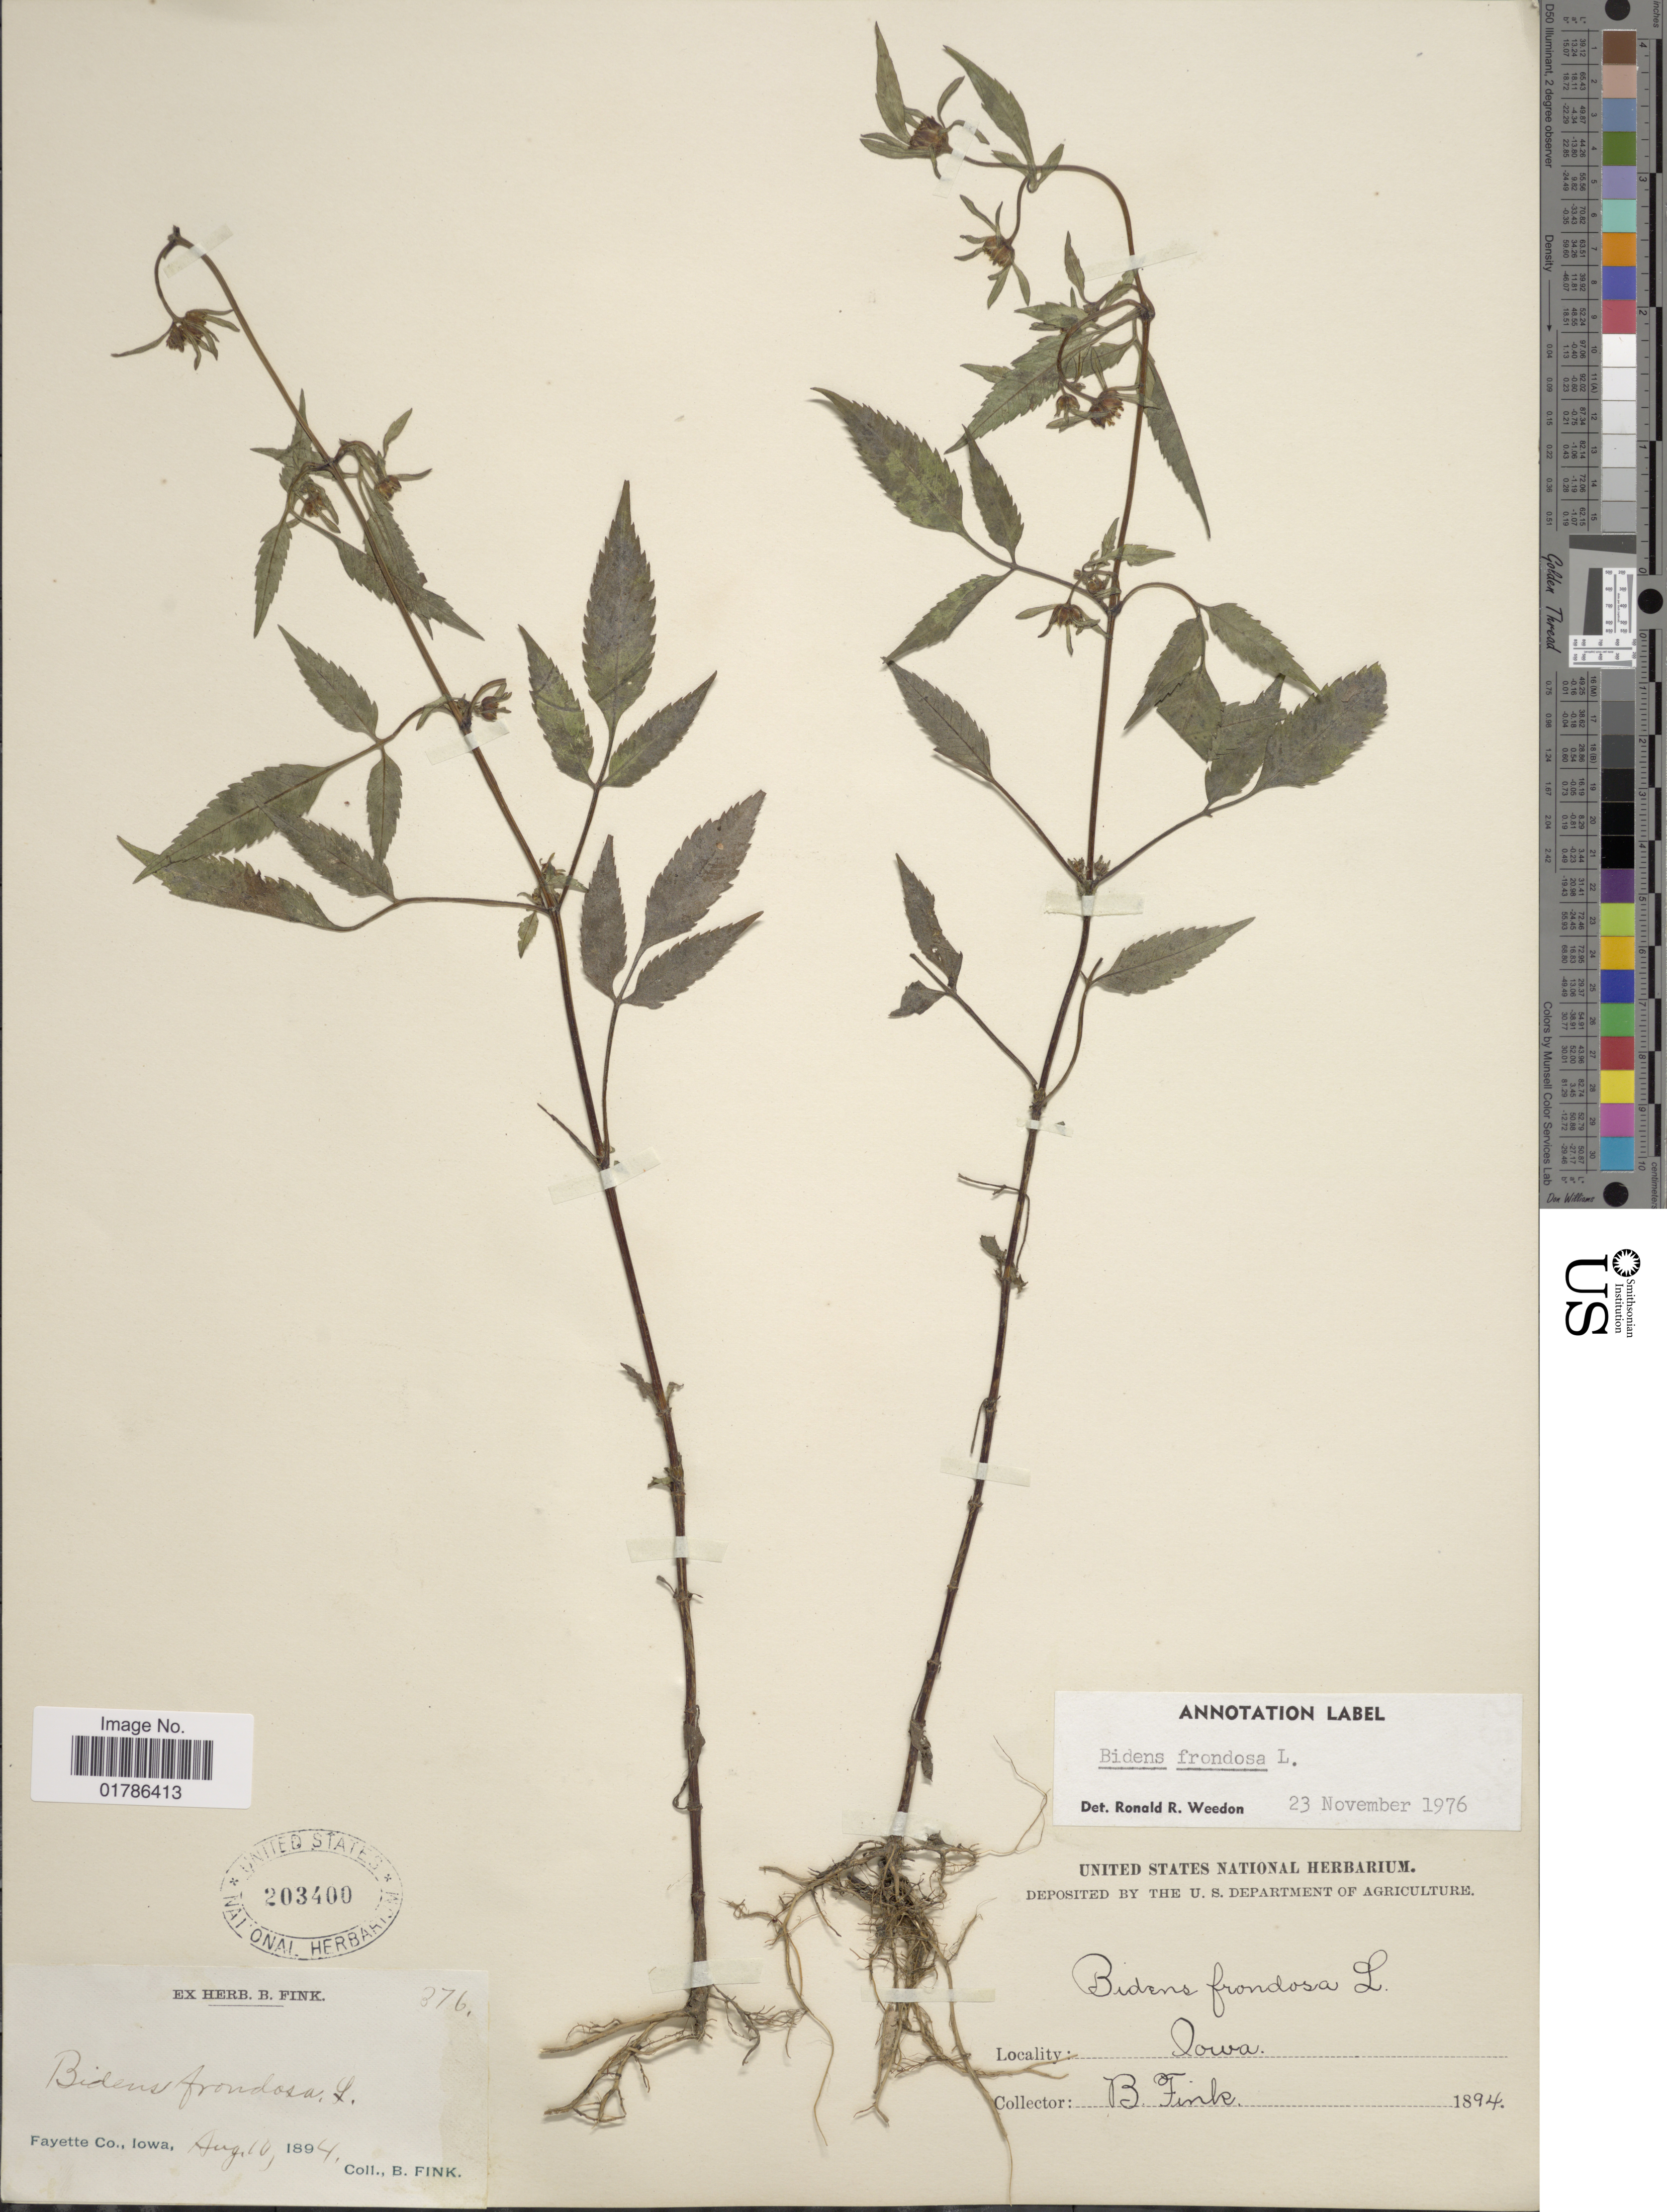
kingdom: Plantae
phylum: Tracheophyta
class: Magnoliopsida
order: Asterales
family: Asteraceae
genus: Bidens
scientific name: Bidens frondosa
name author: L.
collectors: B. Fink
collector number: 376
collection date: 1894-08-10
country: United States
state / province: Iowa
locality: Fayette Co.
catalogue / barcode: US 203400